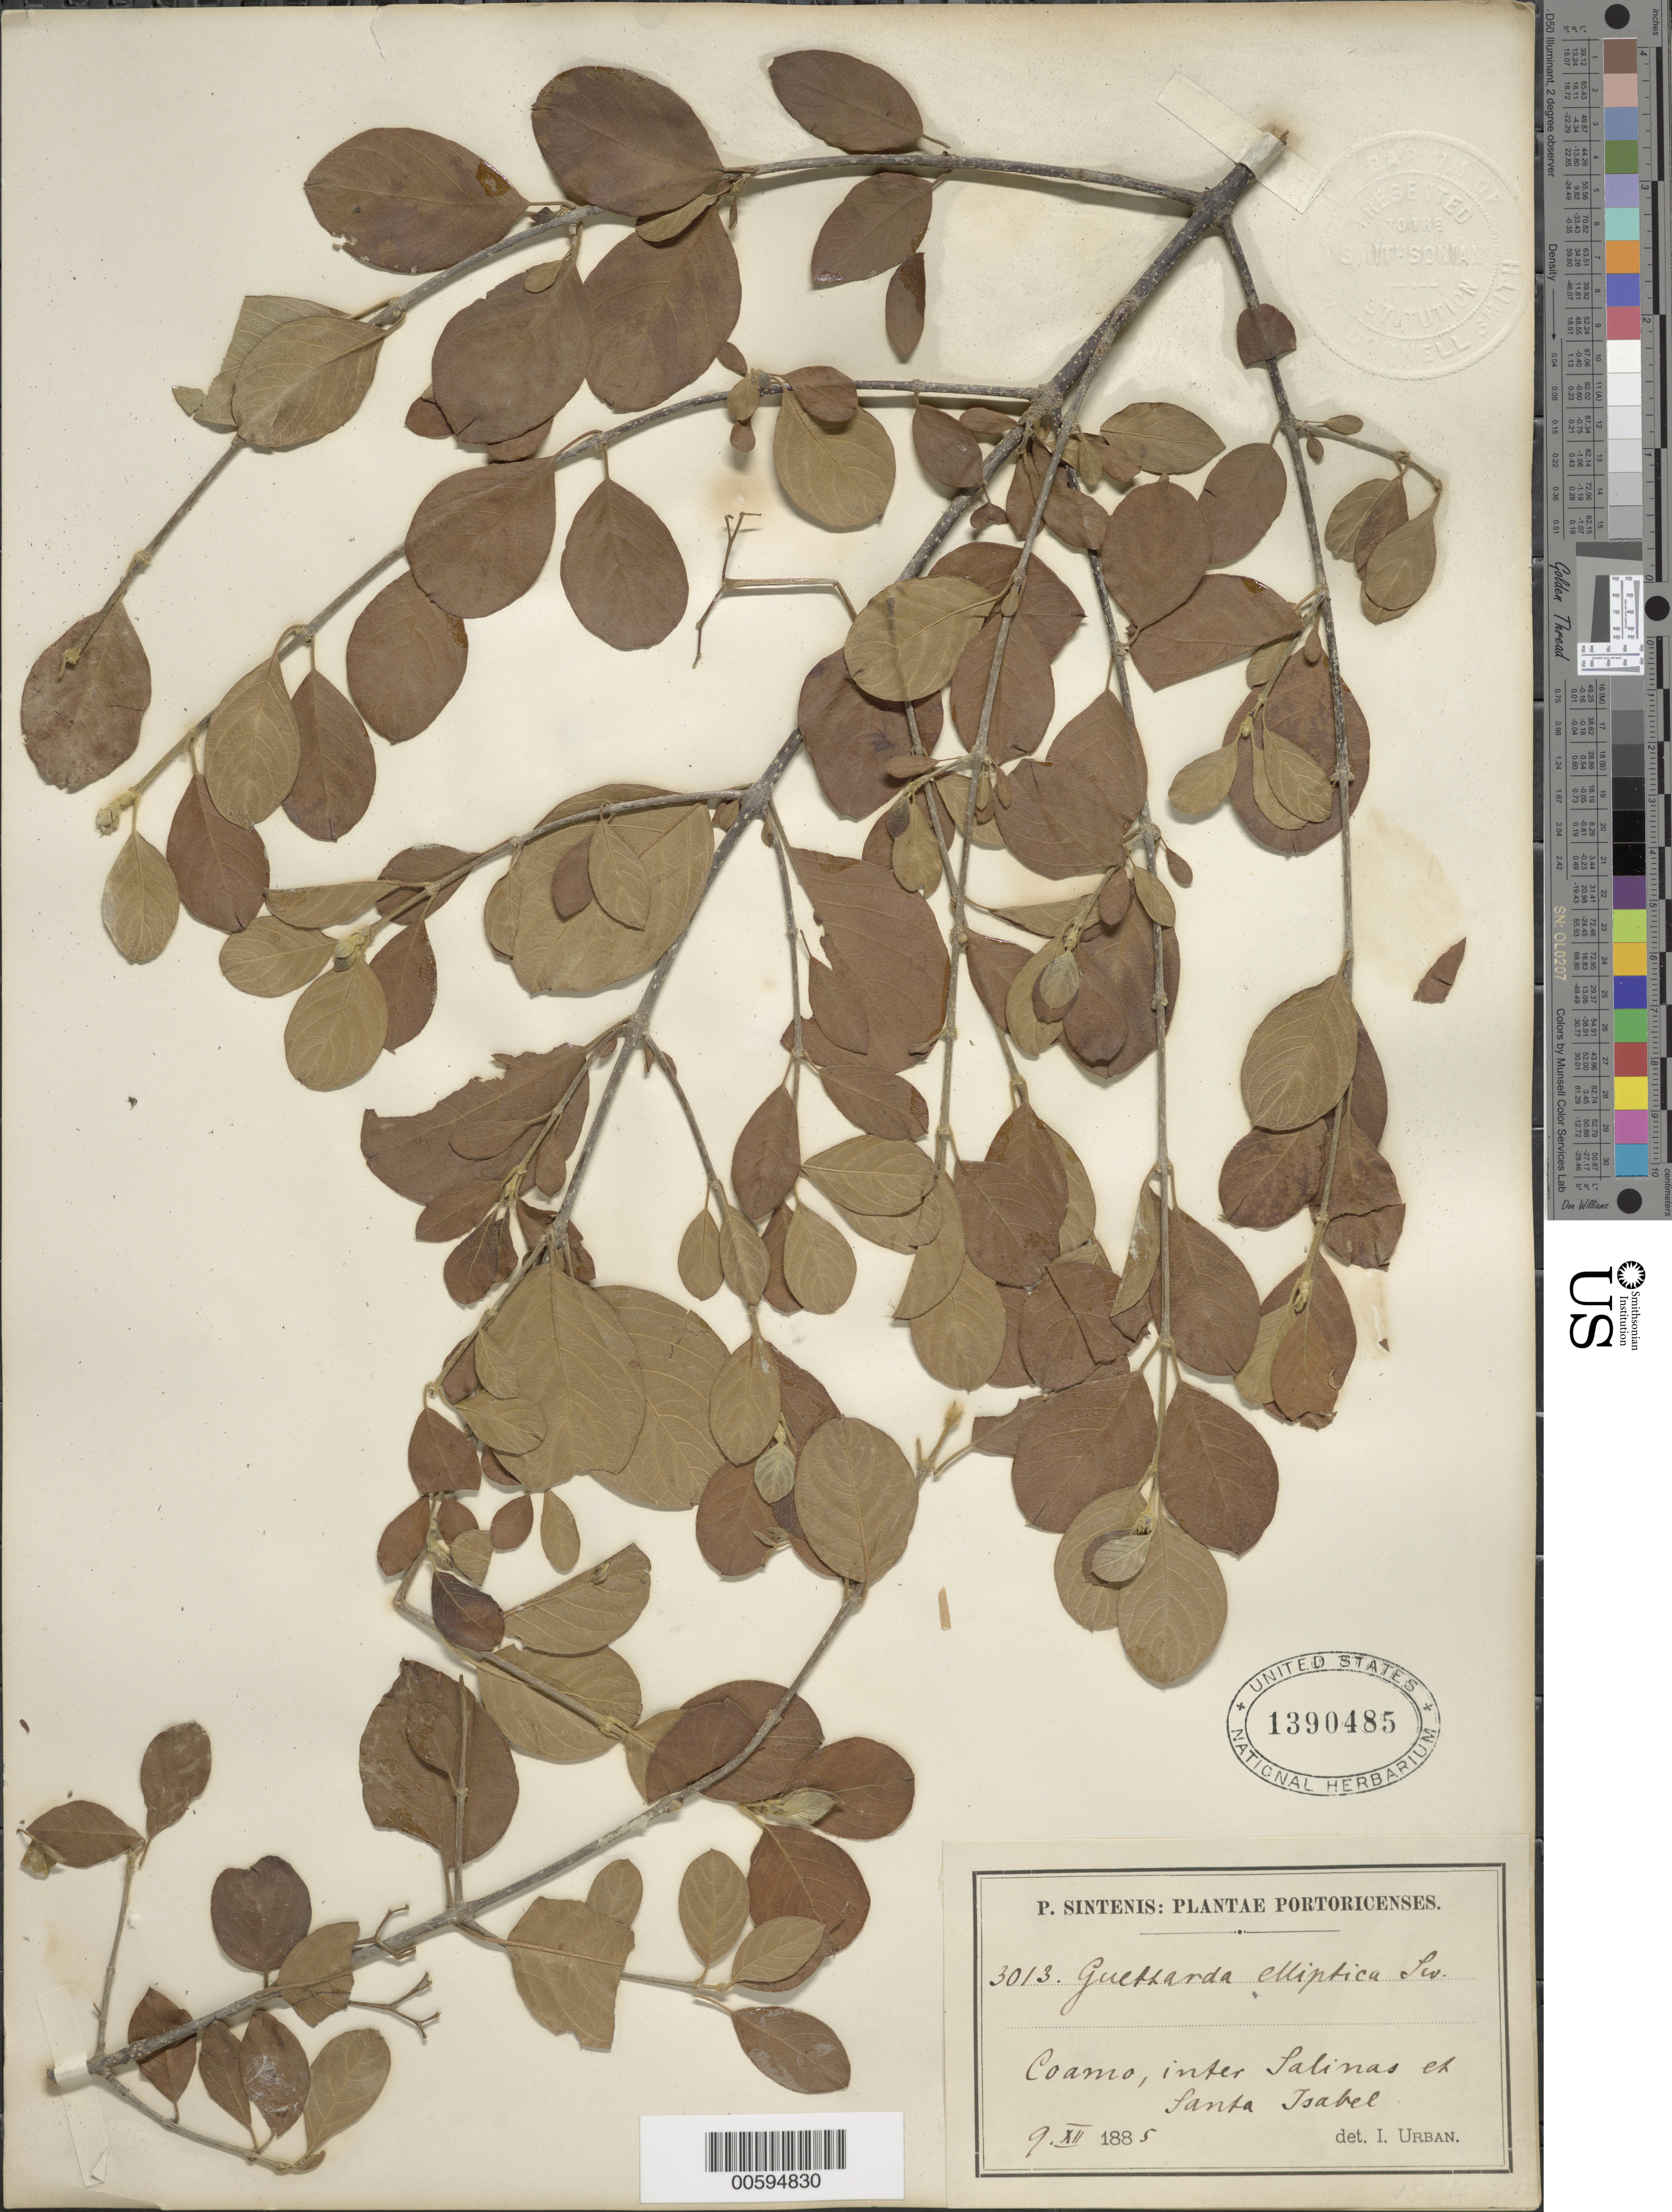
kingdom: Plantae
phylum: Tracheophyta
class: Magnoliopsida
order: Gentianales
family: Rubiaceae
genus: Guettarda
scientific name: Guettarda elliptica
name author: Sw.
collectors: P. Sintenis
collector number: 3013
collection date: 1885-12-09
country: Puerto Rico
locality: Coanco, inter Salinas et Santa Isabel, Portoricenses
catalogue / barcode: US 1390485